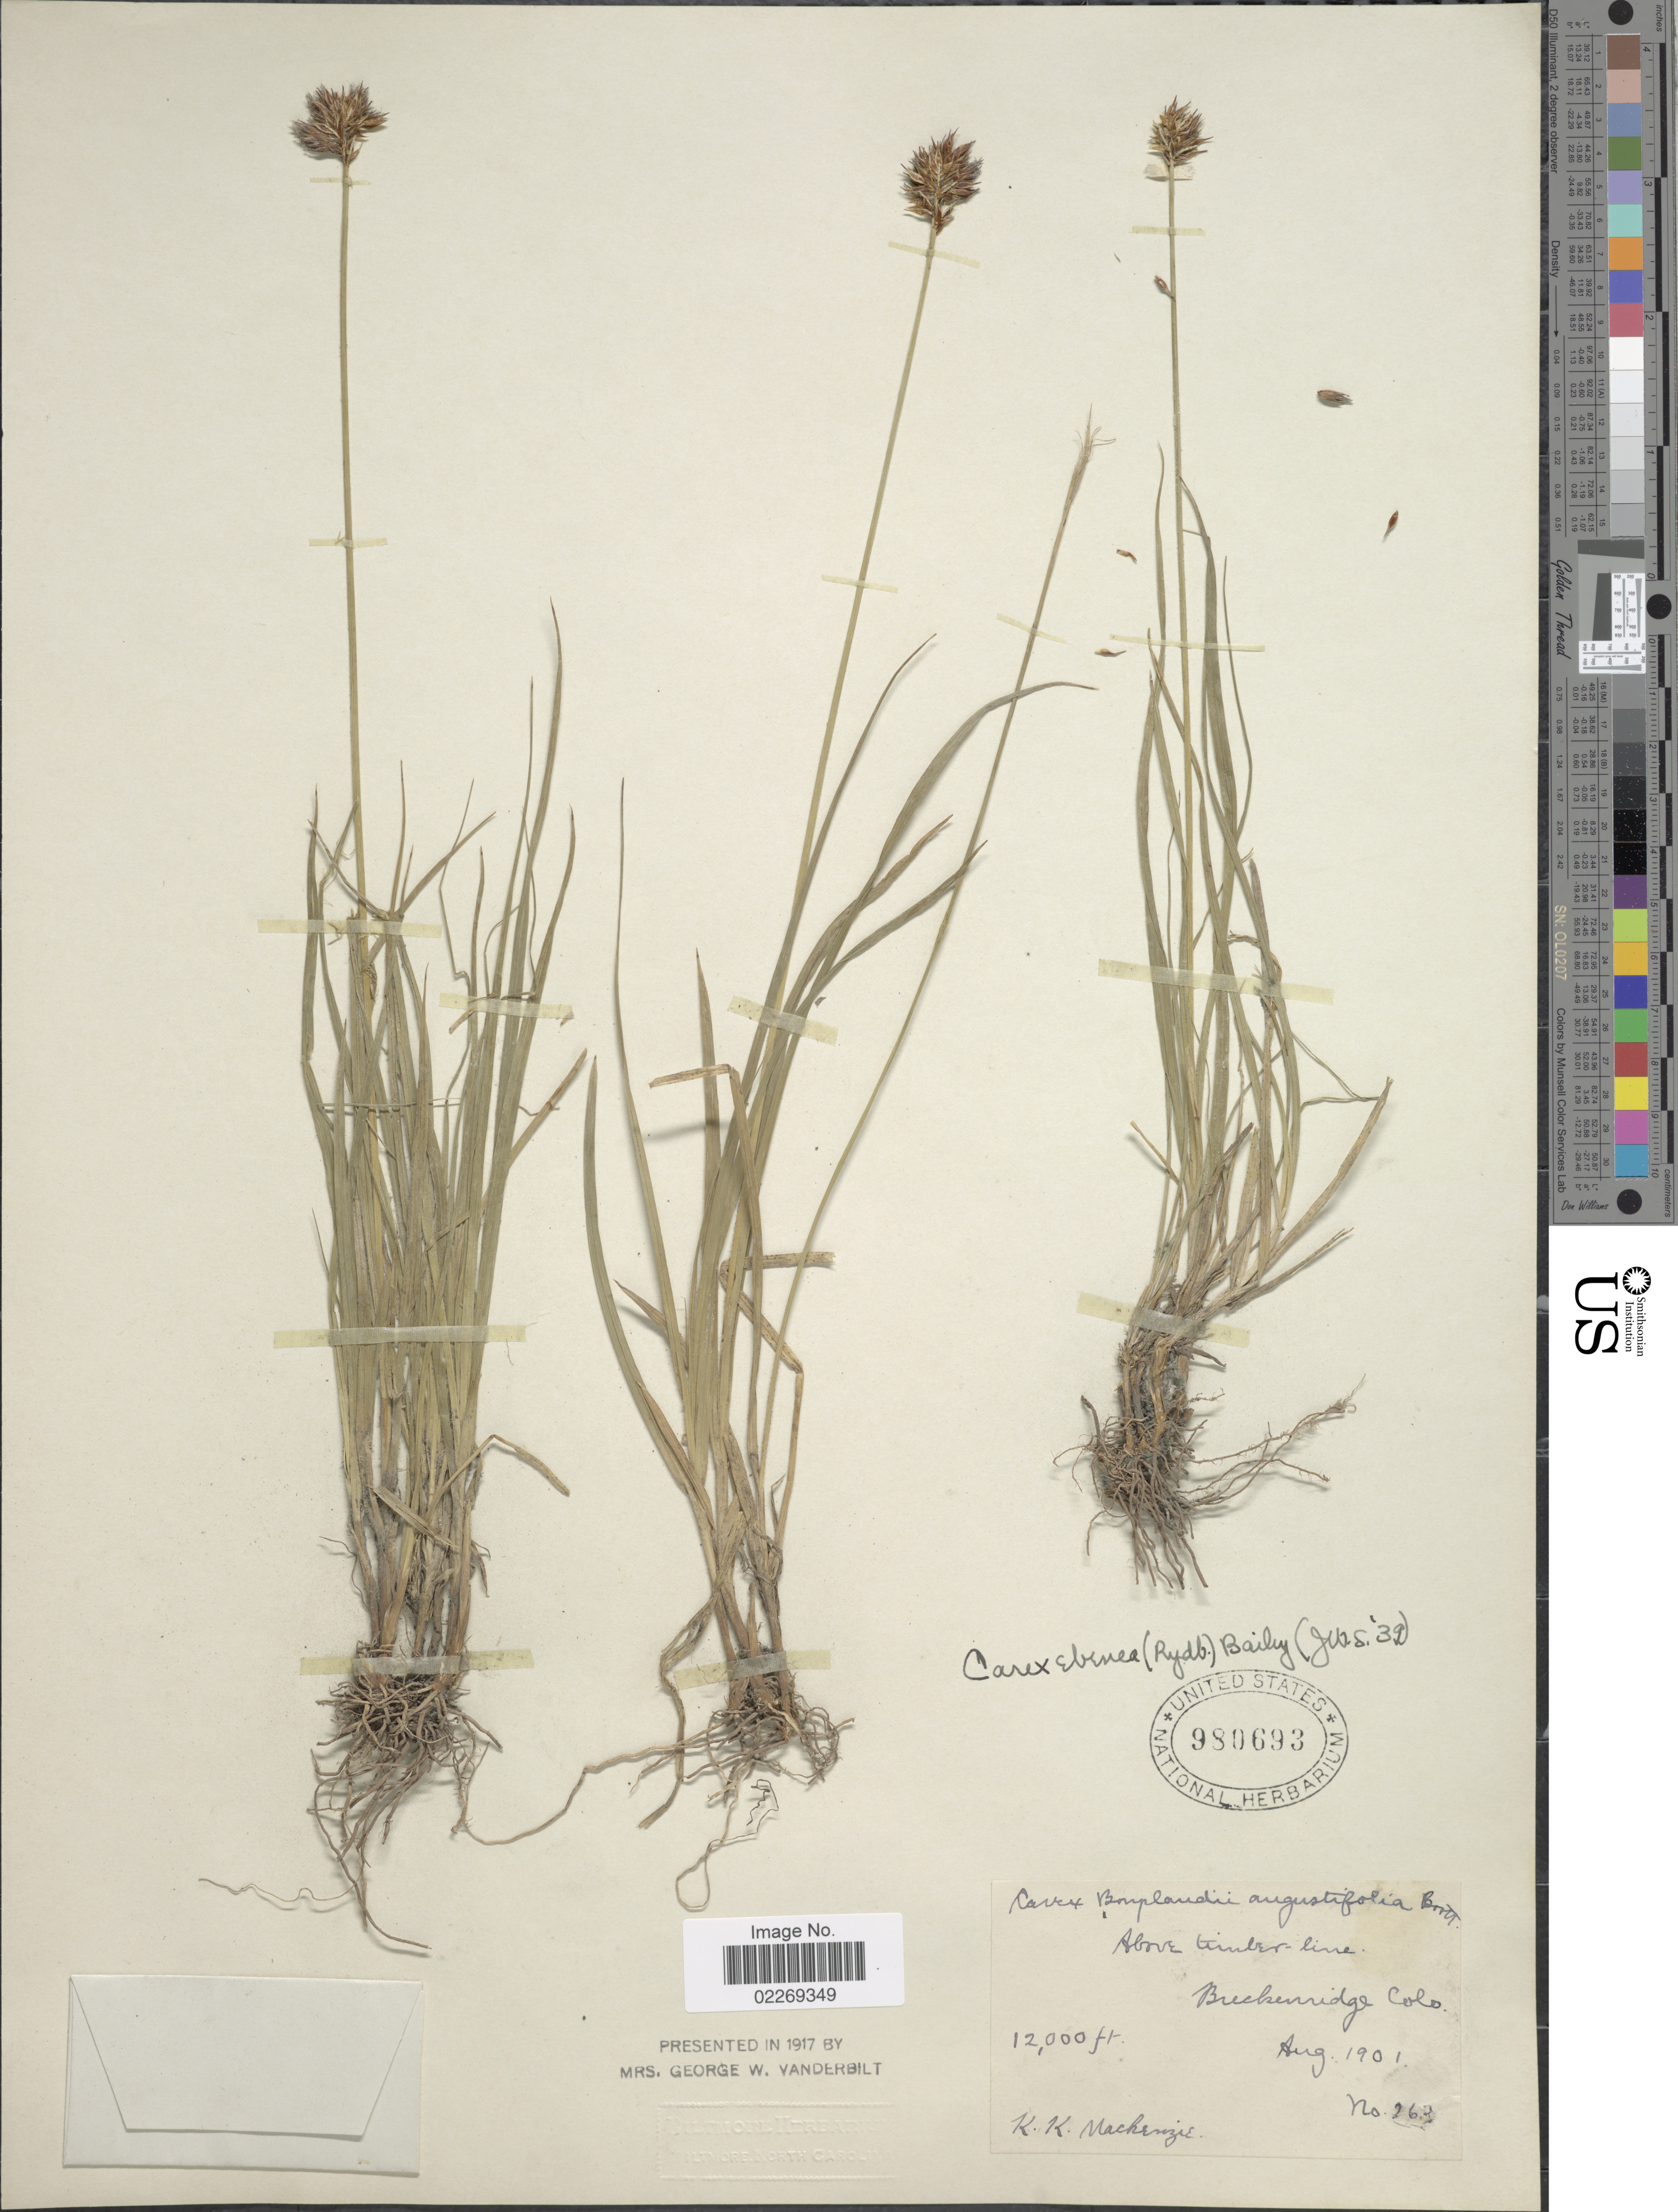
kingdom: Plantae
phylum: Tracheophyta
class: Liliopsida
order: Poales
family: Cyperaceae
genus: Carex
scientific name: Carex ebenea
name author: Rydb.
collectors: K. K. Mackenzie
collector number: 263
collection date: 1901-08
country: United States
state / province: Colorado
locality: Abover timber-line. Breckenridge Colo.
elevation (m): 3658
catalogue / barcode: US 980693